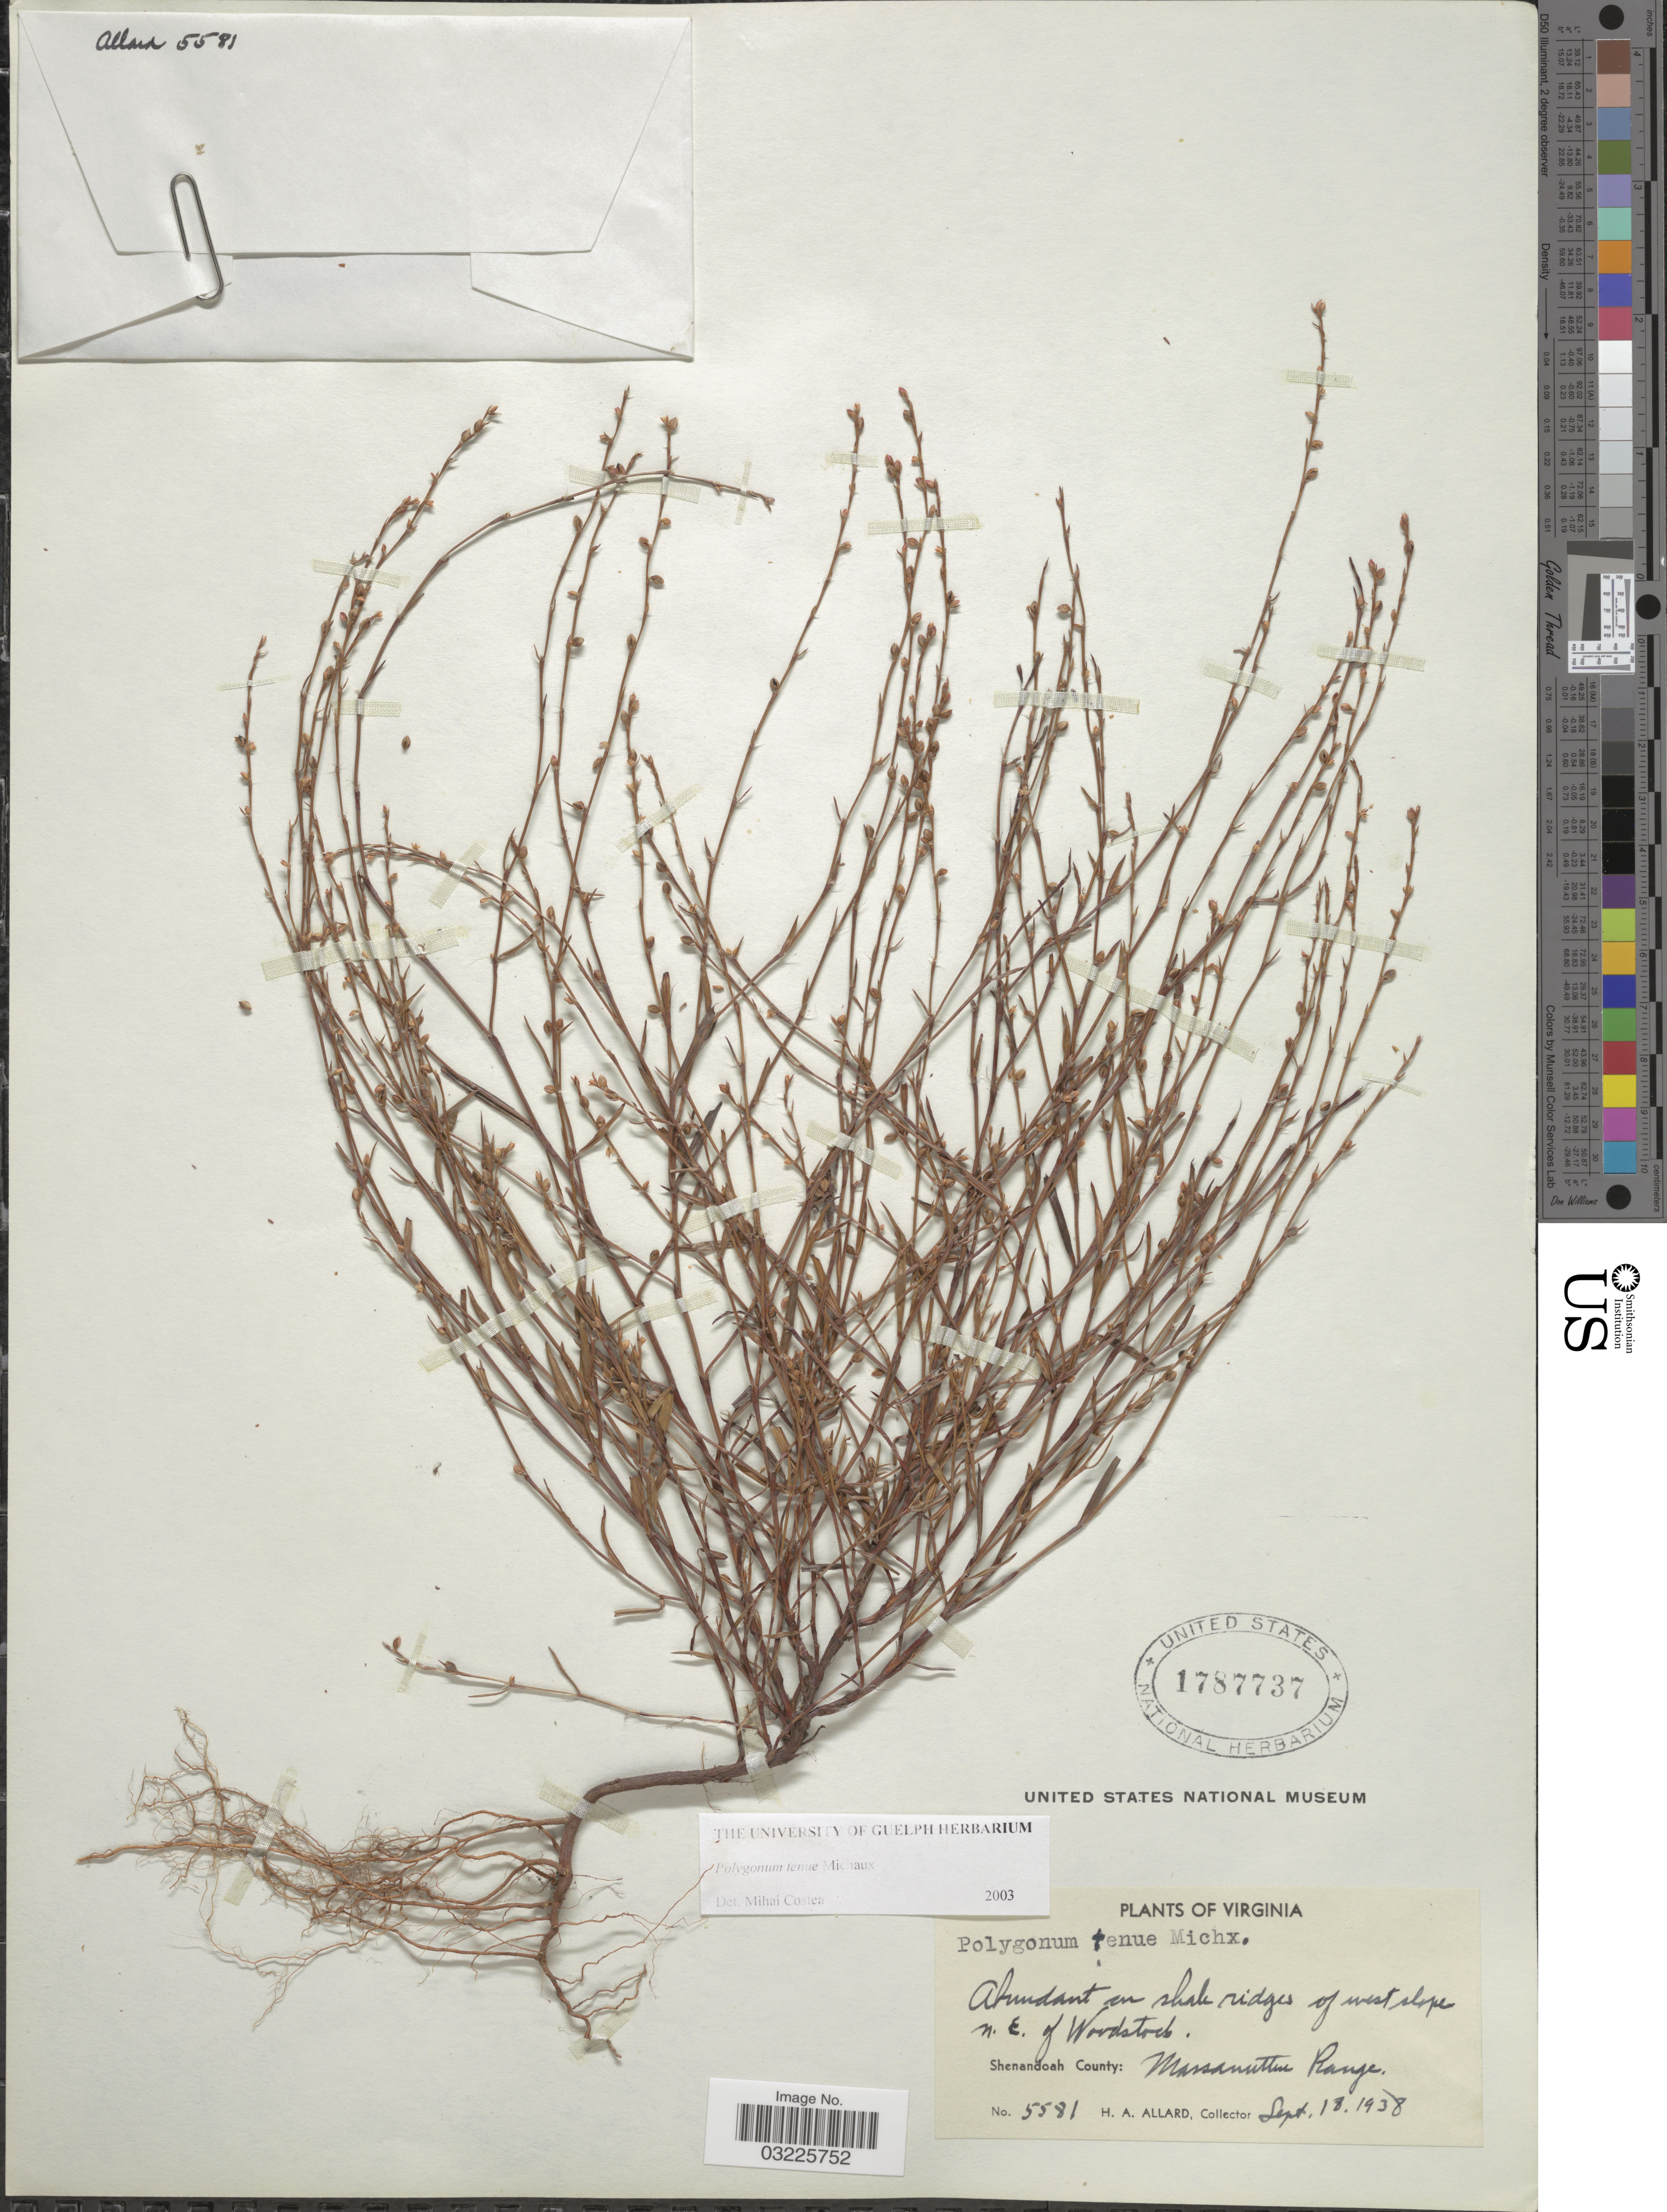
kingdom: Plantae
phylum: Tracheophyta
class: Magnoliopsida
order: Caryophyllales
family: Polygonaceae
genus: Polygonum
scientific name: Polygonum tenue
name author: F. Michx.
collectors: H. A. Allard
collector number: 5581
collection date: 1938-09-18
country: United States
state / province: Virginia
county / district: Shenandoah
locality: Abundant on shale ridges of west slope n.e. of Woodstock. Shenandoah County: Massanutten Range.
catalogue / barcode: US 1787737